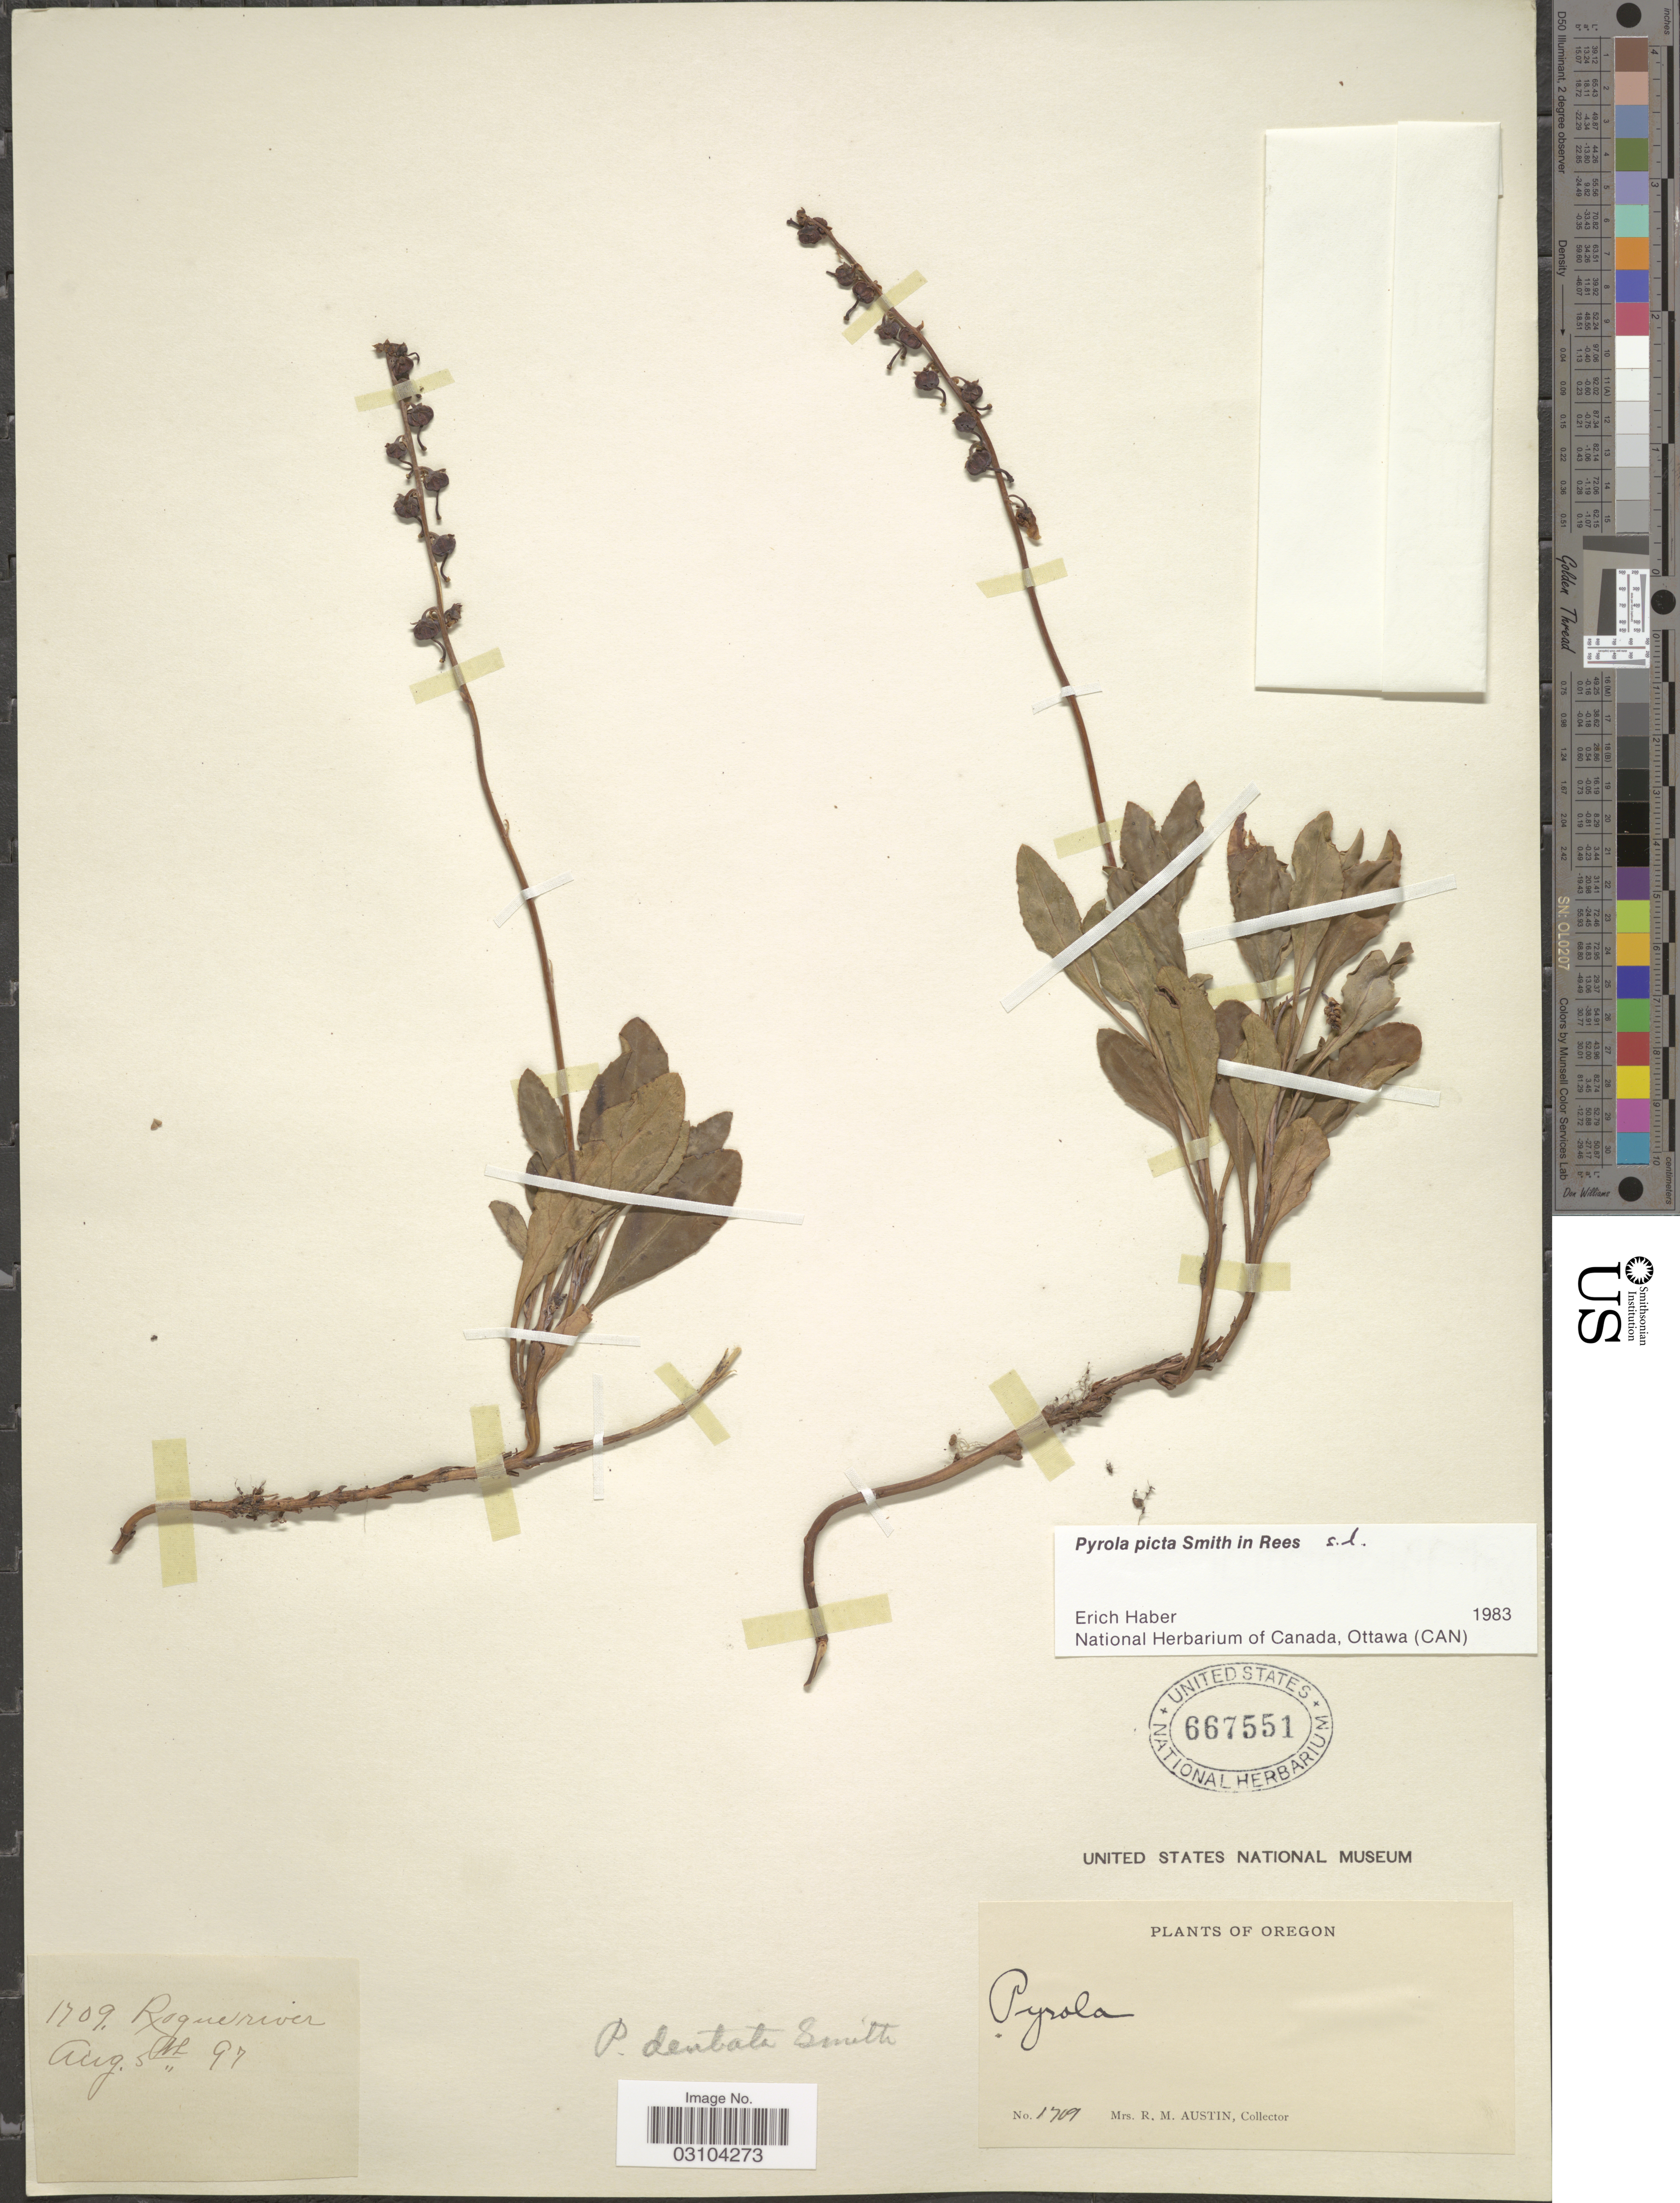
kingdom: Plantae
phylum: Tracheophyta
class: Magnoliopsida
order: Ericales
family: Ericaceae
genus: Pyrola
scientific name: Pyrola picta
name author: Sm. in Rees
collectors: R. Austin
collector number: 1709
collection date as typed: Transcribed d/m/y: 5/8/97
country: United States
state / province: Oregon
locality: Rogue river.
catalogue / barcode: US 667551